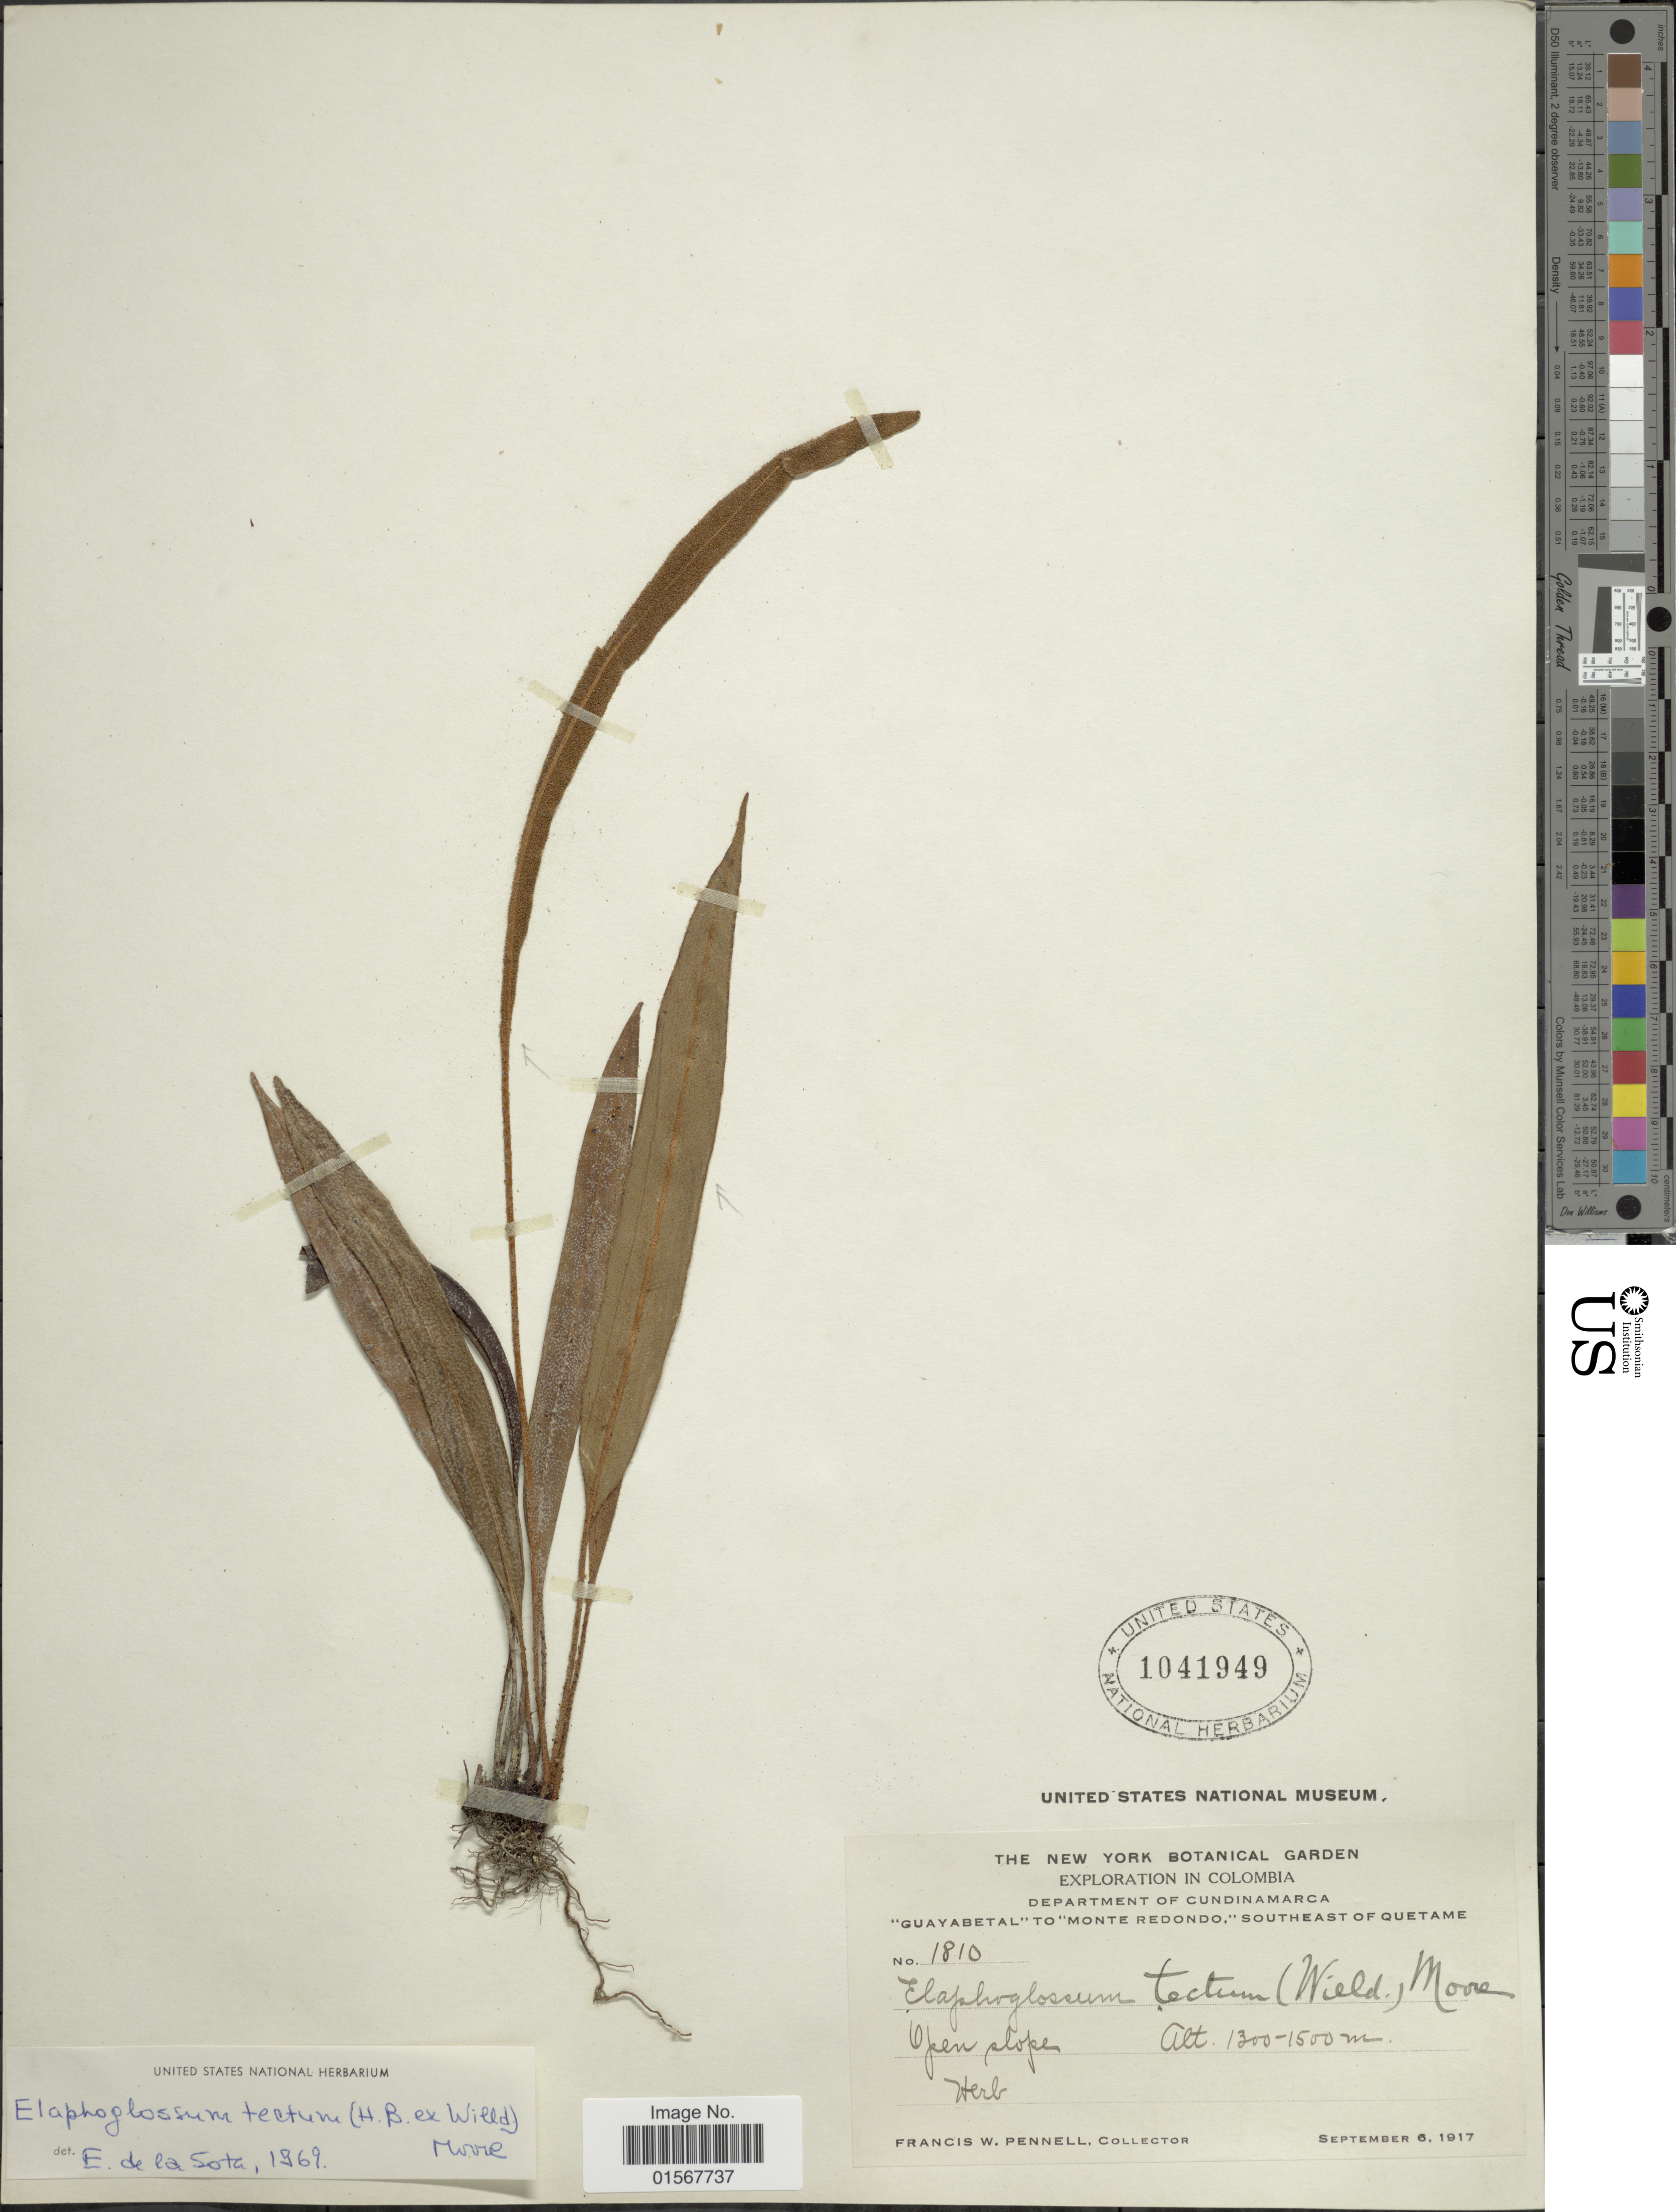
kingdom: Plantae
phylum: Tracheophyta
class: Polypodiopsida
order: Polypodiales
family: Dryopteridaceae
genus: Elaphoglossum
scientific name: Elaphoglossum tectum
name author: (Humb. & Bonpl.) Moore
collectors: F. W. Pennell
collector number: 1810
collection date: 1917-09-06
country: Colombia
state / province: Cundinamarca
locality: Department of Cundinamarca, "Guayabetal" to "Monte Redondo" Southeast of Quetame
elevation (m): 1300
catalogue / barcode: US 1041949